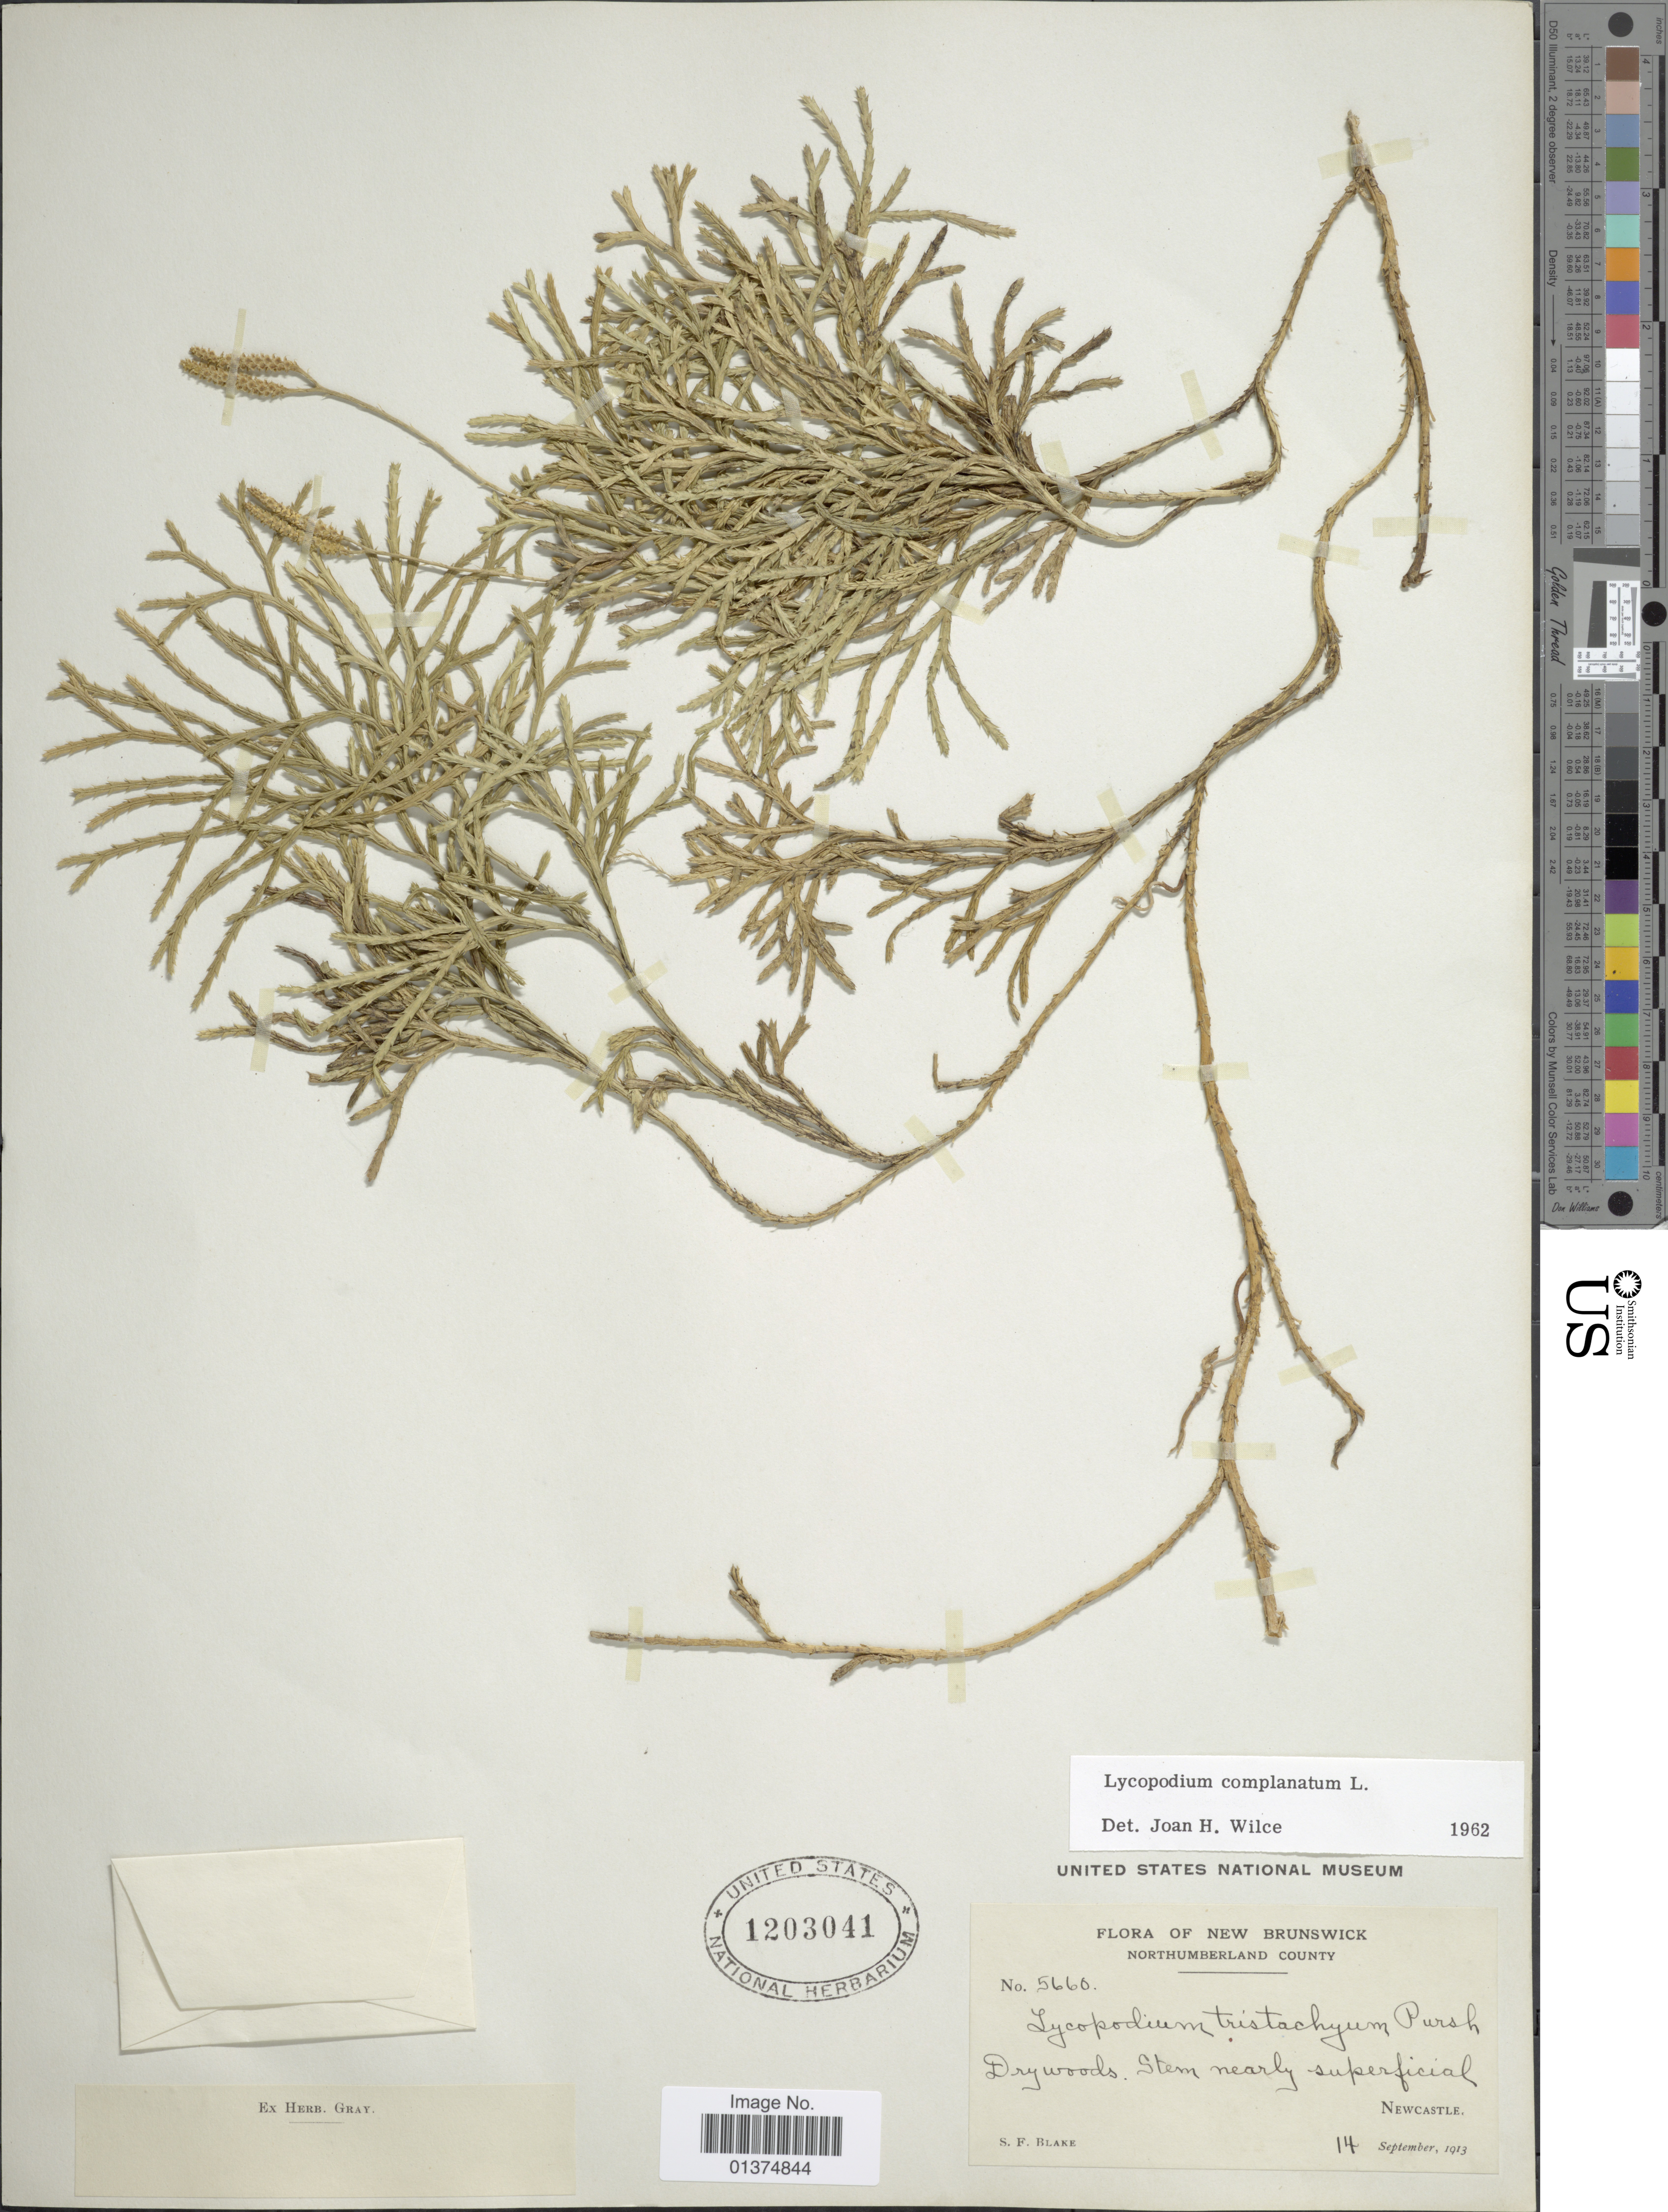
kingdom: Plantae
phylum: Tracheophyta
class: Lycopodiopsida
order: Lycopodiales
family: Lycopodiaceae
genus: Diphasiastrum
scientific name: Diphasiastrum complanatum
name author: (L.) Holub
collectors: S. Blake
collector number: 5660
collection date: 1913-09-14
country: Canada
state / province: New Brunswick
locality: Northumberland County, Newcastle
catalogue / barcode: US 1203041